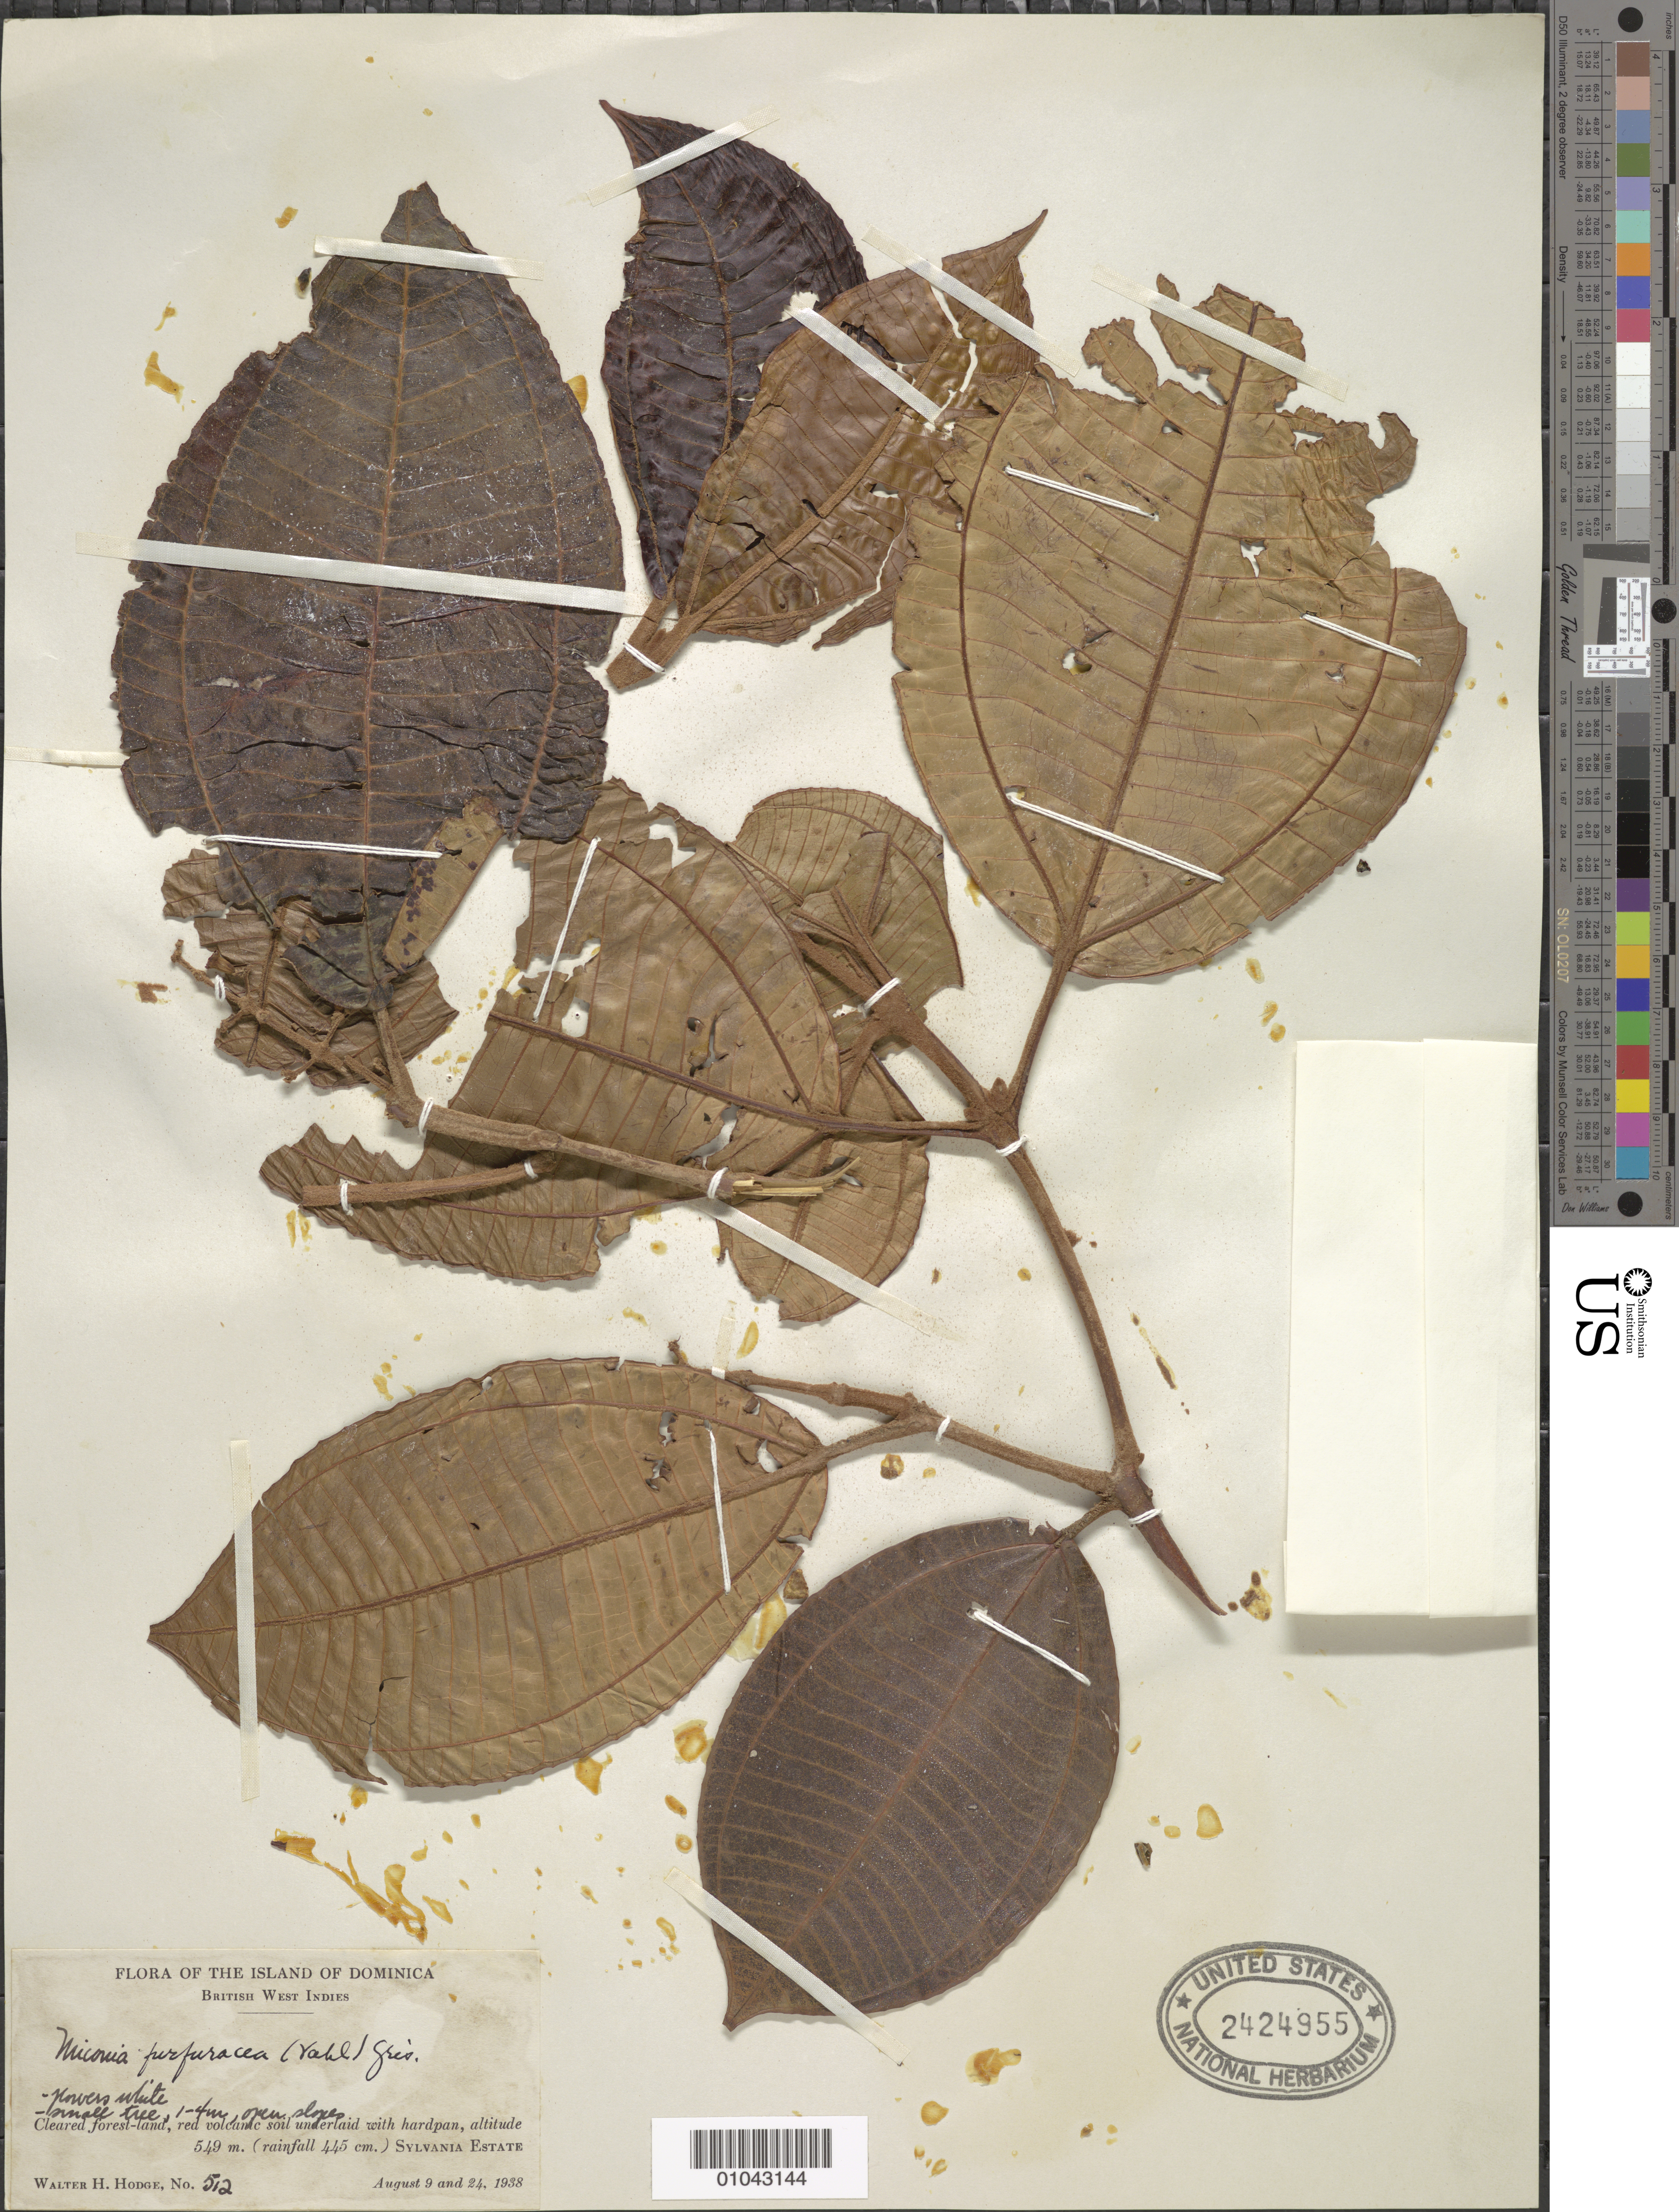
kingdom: Plantae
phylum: Tracheophyta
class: Magnoliopsida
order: Myrtales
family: Melastomataceae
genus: Miconia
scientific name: Miconia furfuracea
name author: (Vahl) Griseb.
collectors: W. Hodge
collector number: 512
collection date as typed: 09 Aug 1938 and 24 Aug 1938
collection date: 1938-08-09,1938-08-24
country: Dominica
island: Dominica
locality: Sylvania Estate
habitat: Cleared forest land, red volcanic soil underlaid with hardpan, rainfall 445 cm, open slopes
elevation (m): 549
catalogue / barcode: US 2424955